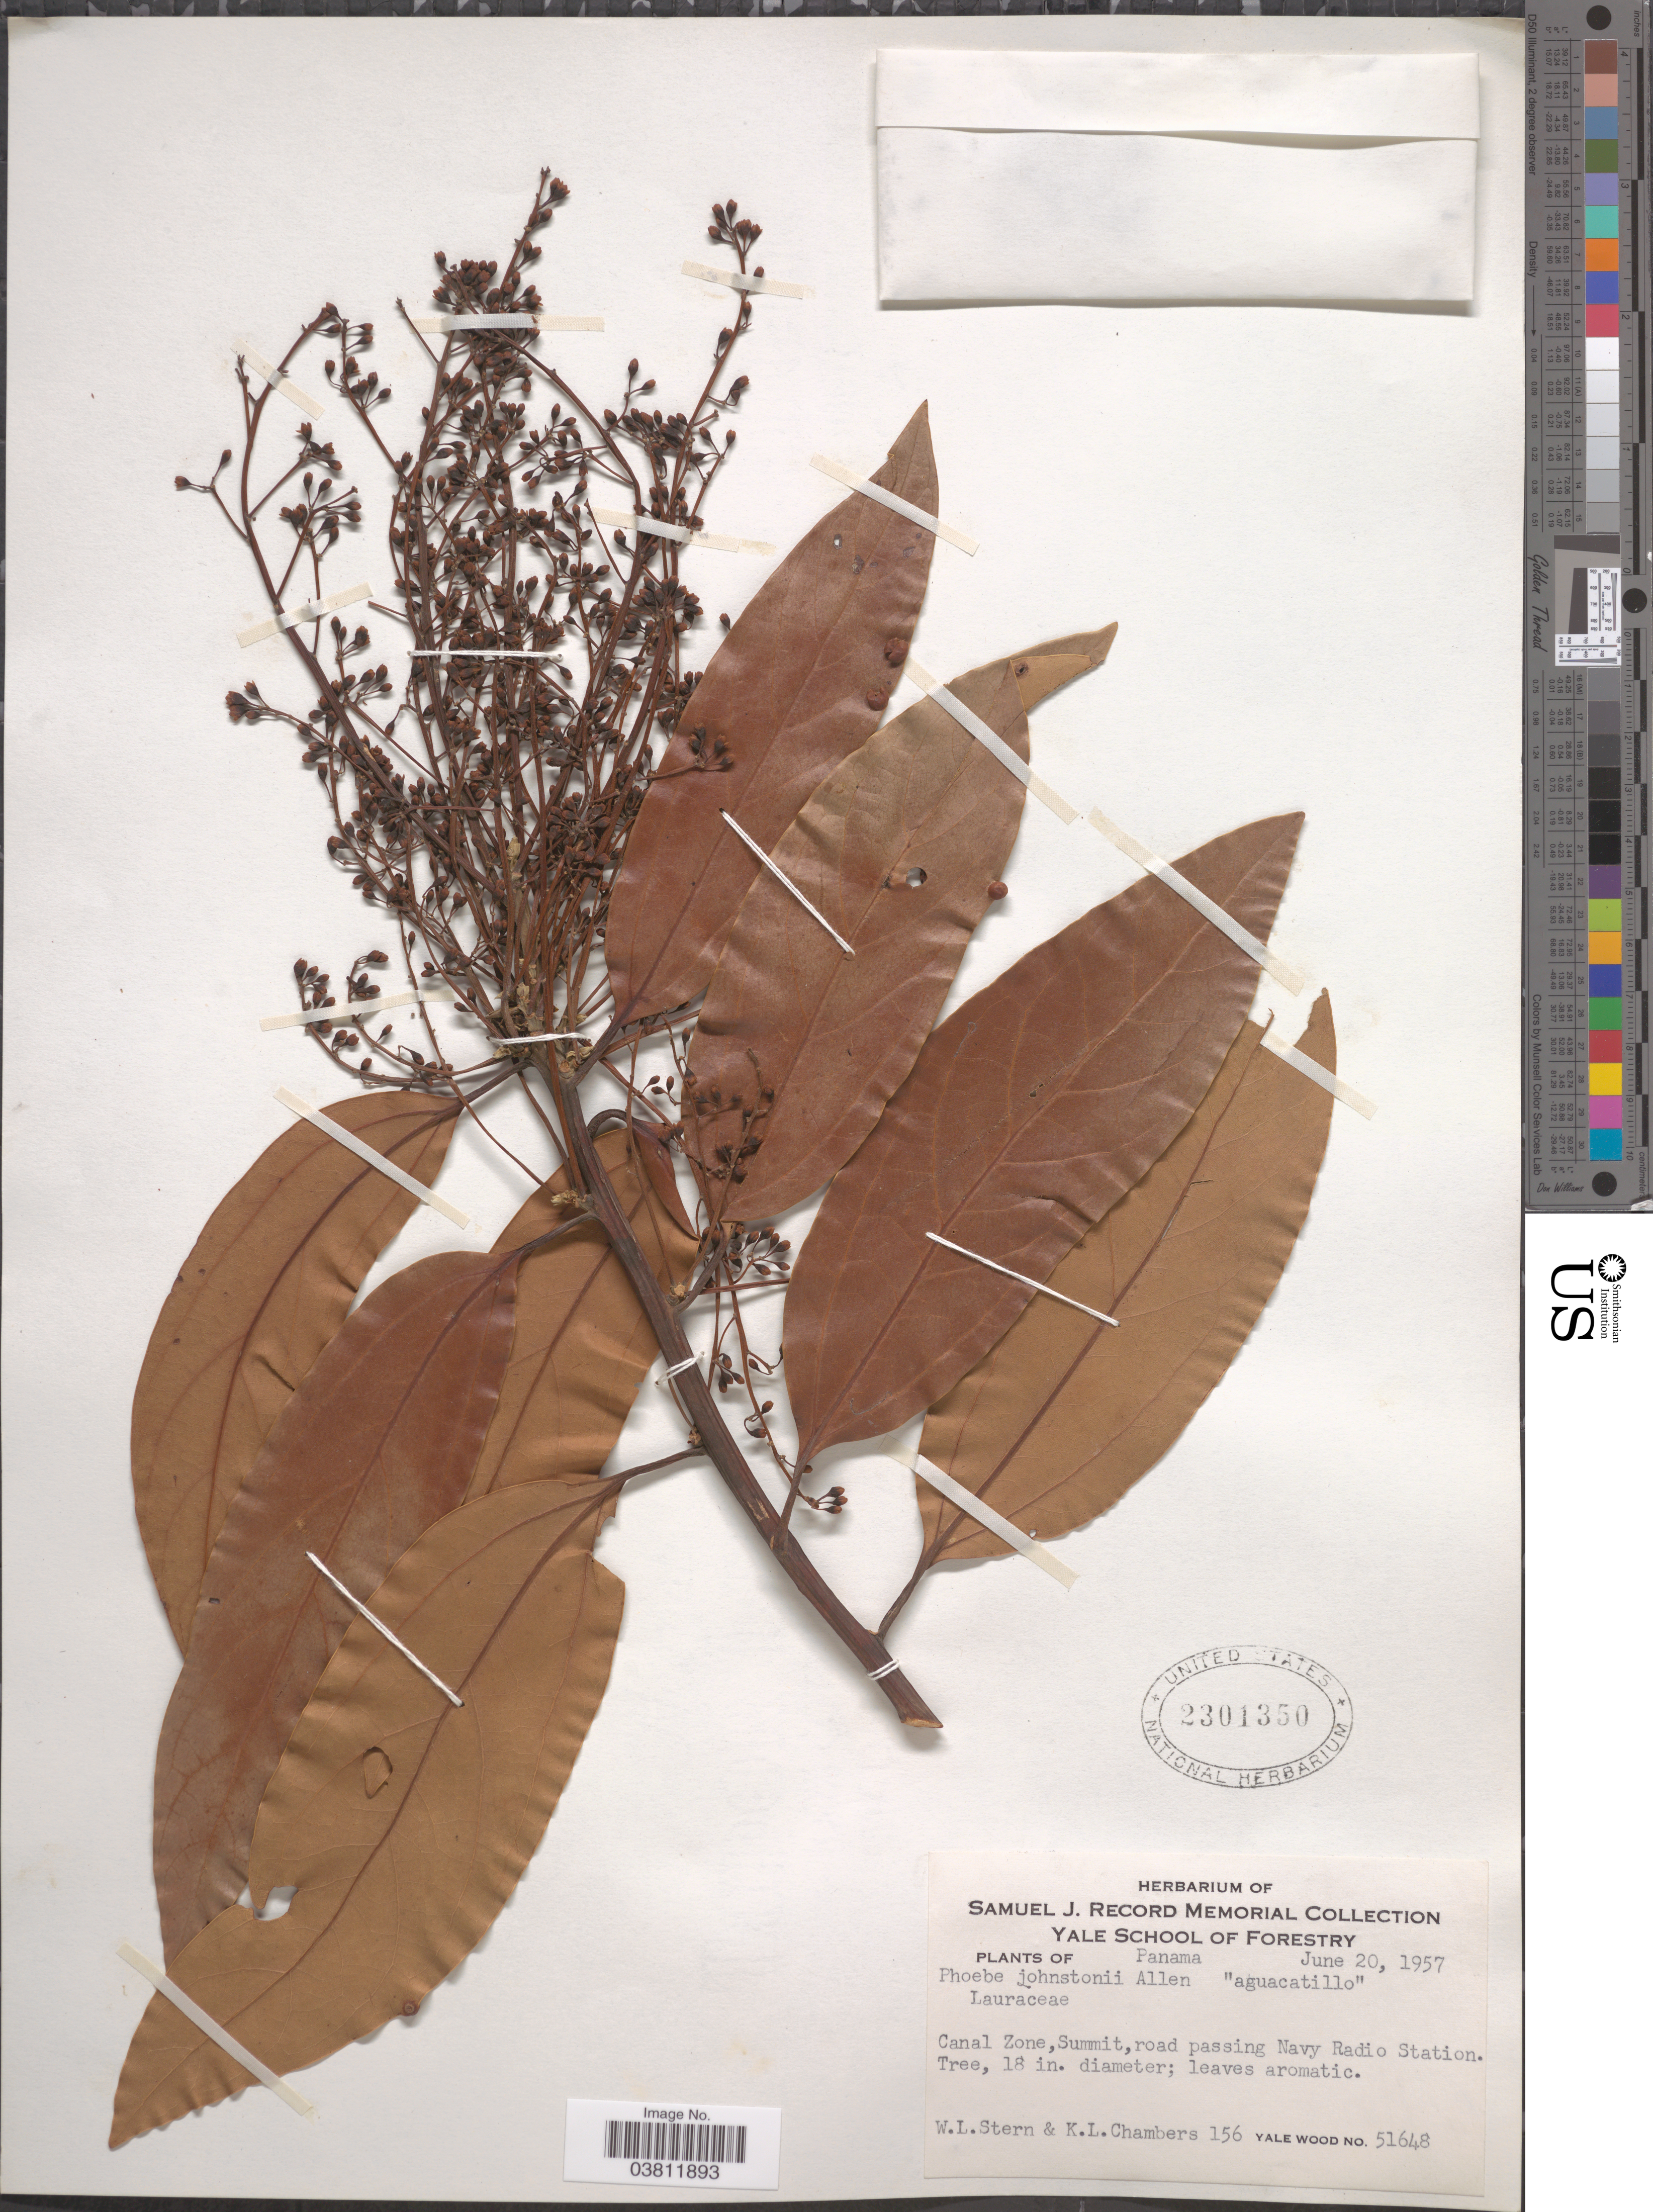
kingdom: Plantae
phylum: Tracheophyta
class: Magnoliopsida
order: Laurales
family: Lauraceae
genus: Phoebe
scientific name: Phoebe johnstonii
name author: C.K. Allen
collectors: W. L. Stern & K. Chambers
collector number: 156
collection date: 1957-06-20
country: Panama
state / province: Colón / Panamá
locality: Canal Zone, Summit, road passing Navy Radio Station.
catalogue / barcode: US 2301350